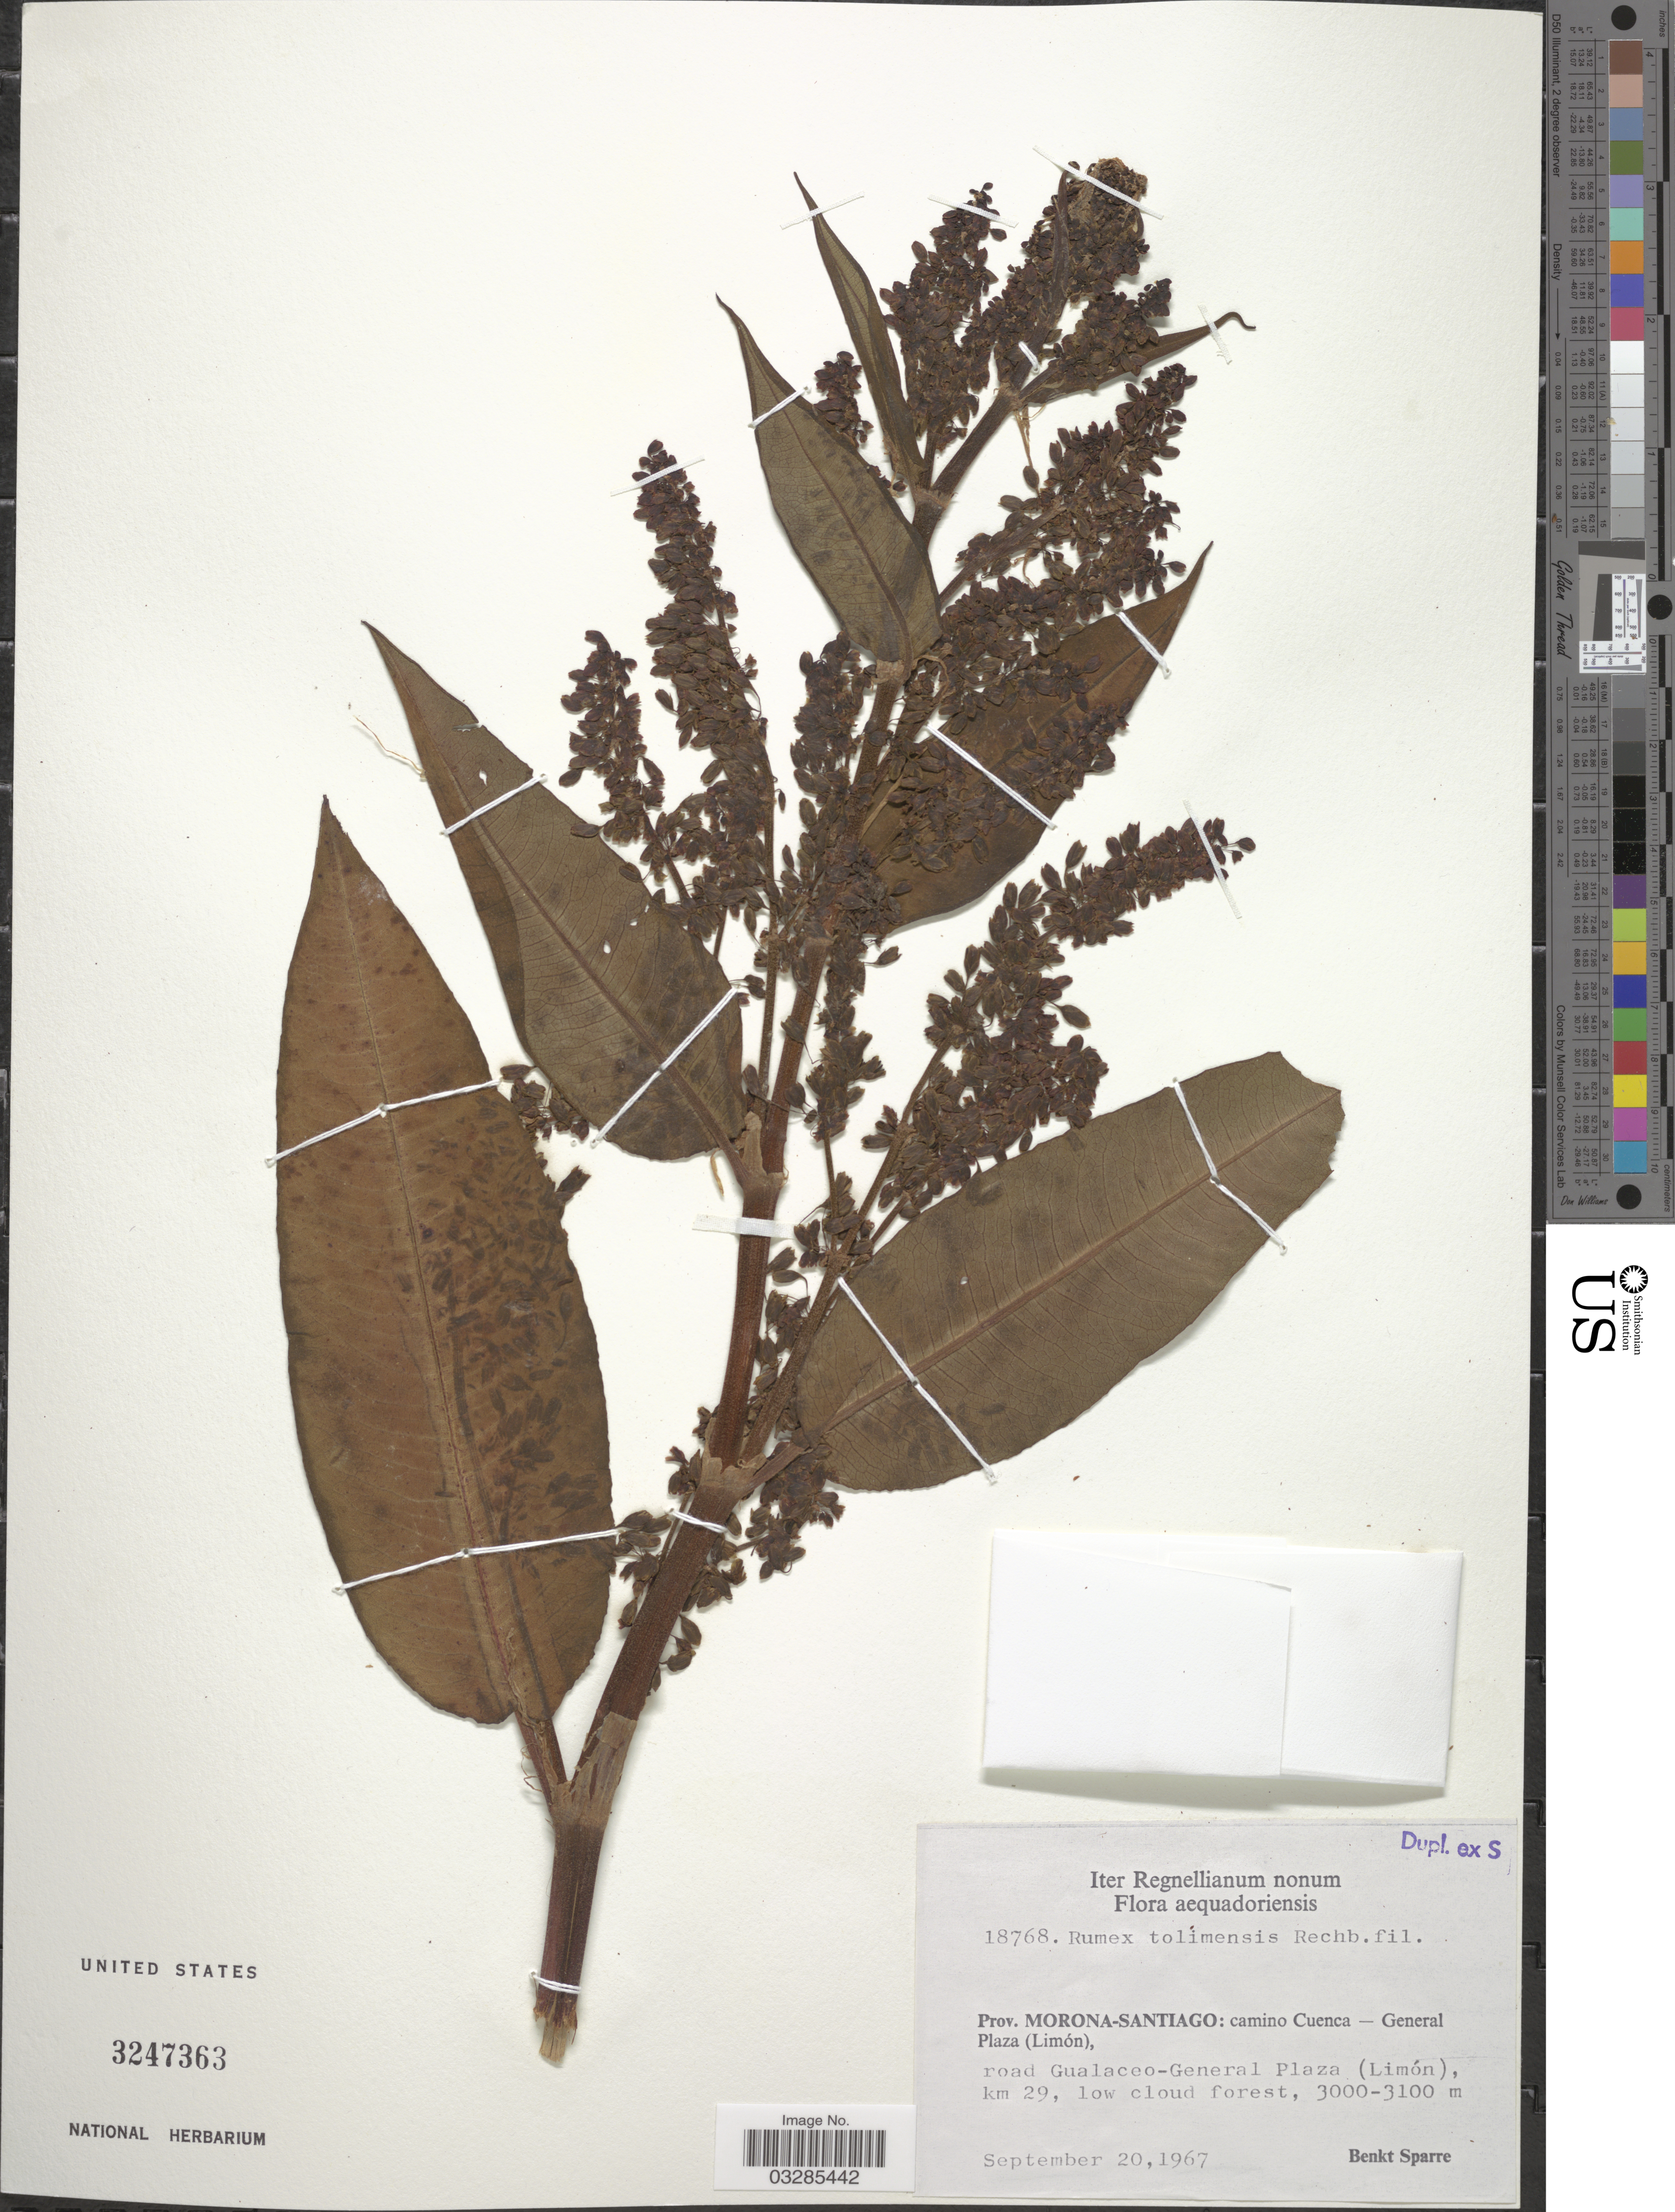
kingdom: Plantae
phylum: Tracheophyta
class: Magnoliopsida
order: Caryophyllales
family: Polygonaceae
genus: Rumex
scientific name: Rumex tolimensis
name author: Wedd.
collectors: B. Sparre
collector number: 18768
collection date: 1967-09-20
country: Ecuador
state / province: Morona-Santiago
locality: Camino Cuenca - General Plaza (Limón), road Gualaceo-General Plaza (Limón), km 29.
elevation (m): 3000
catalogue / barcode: US 3247363